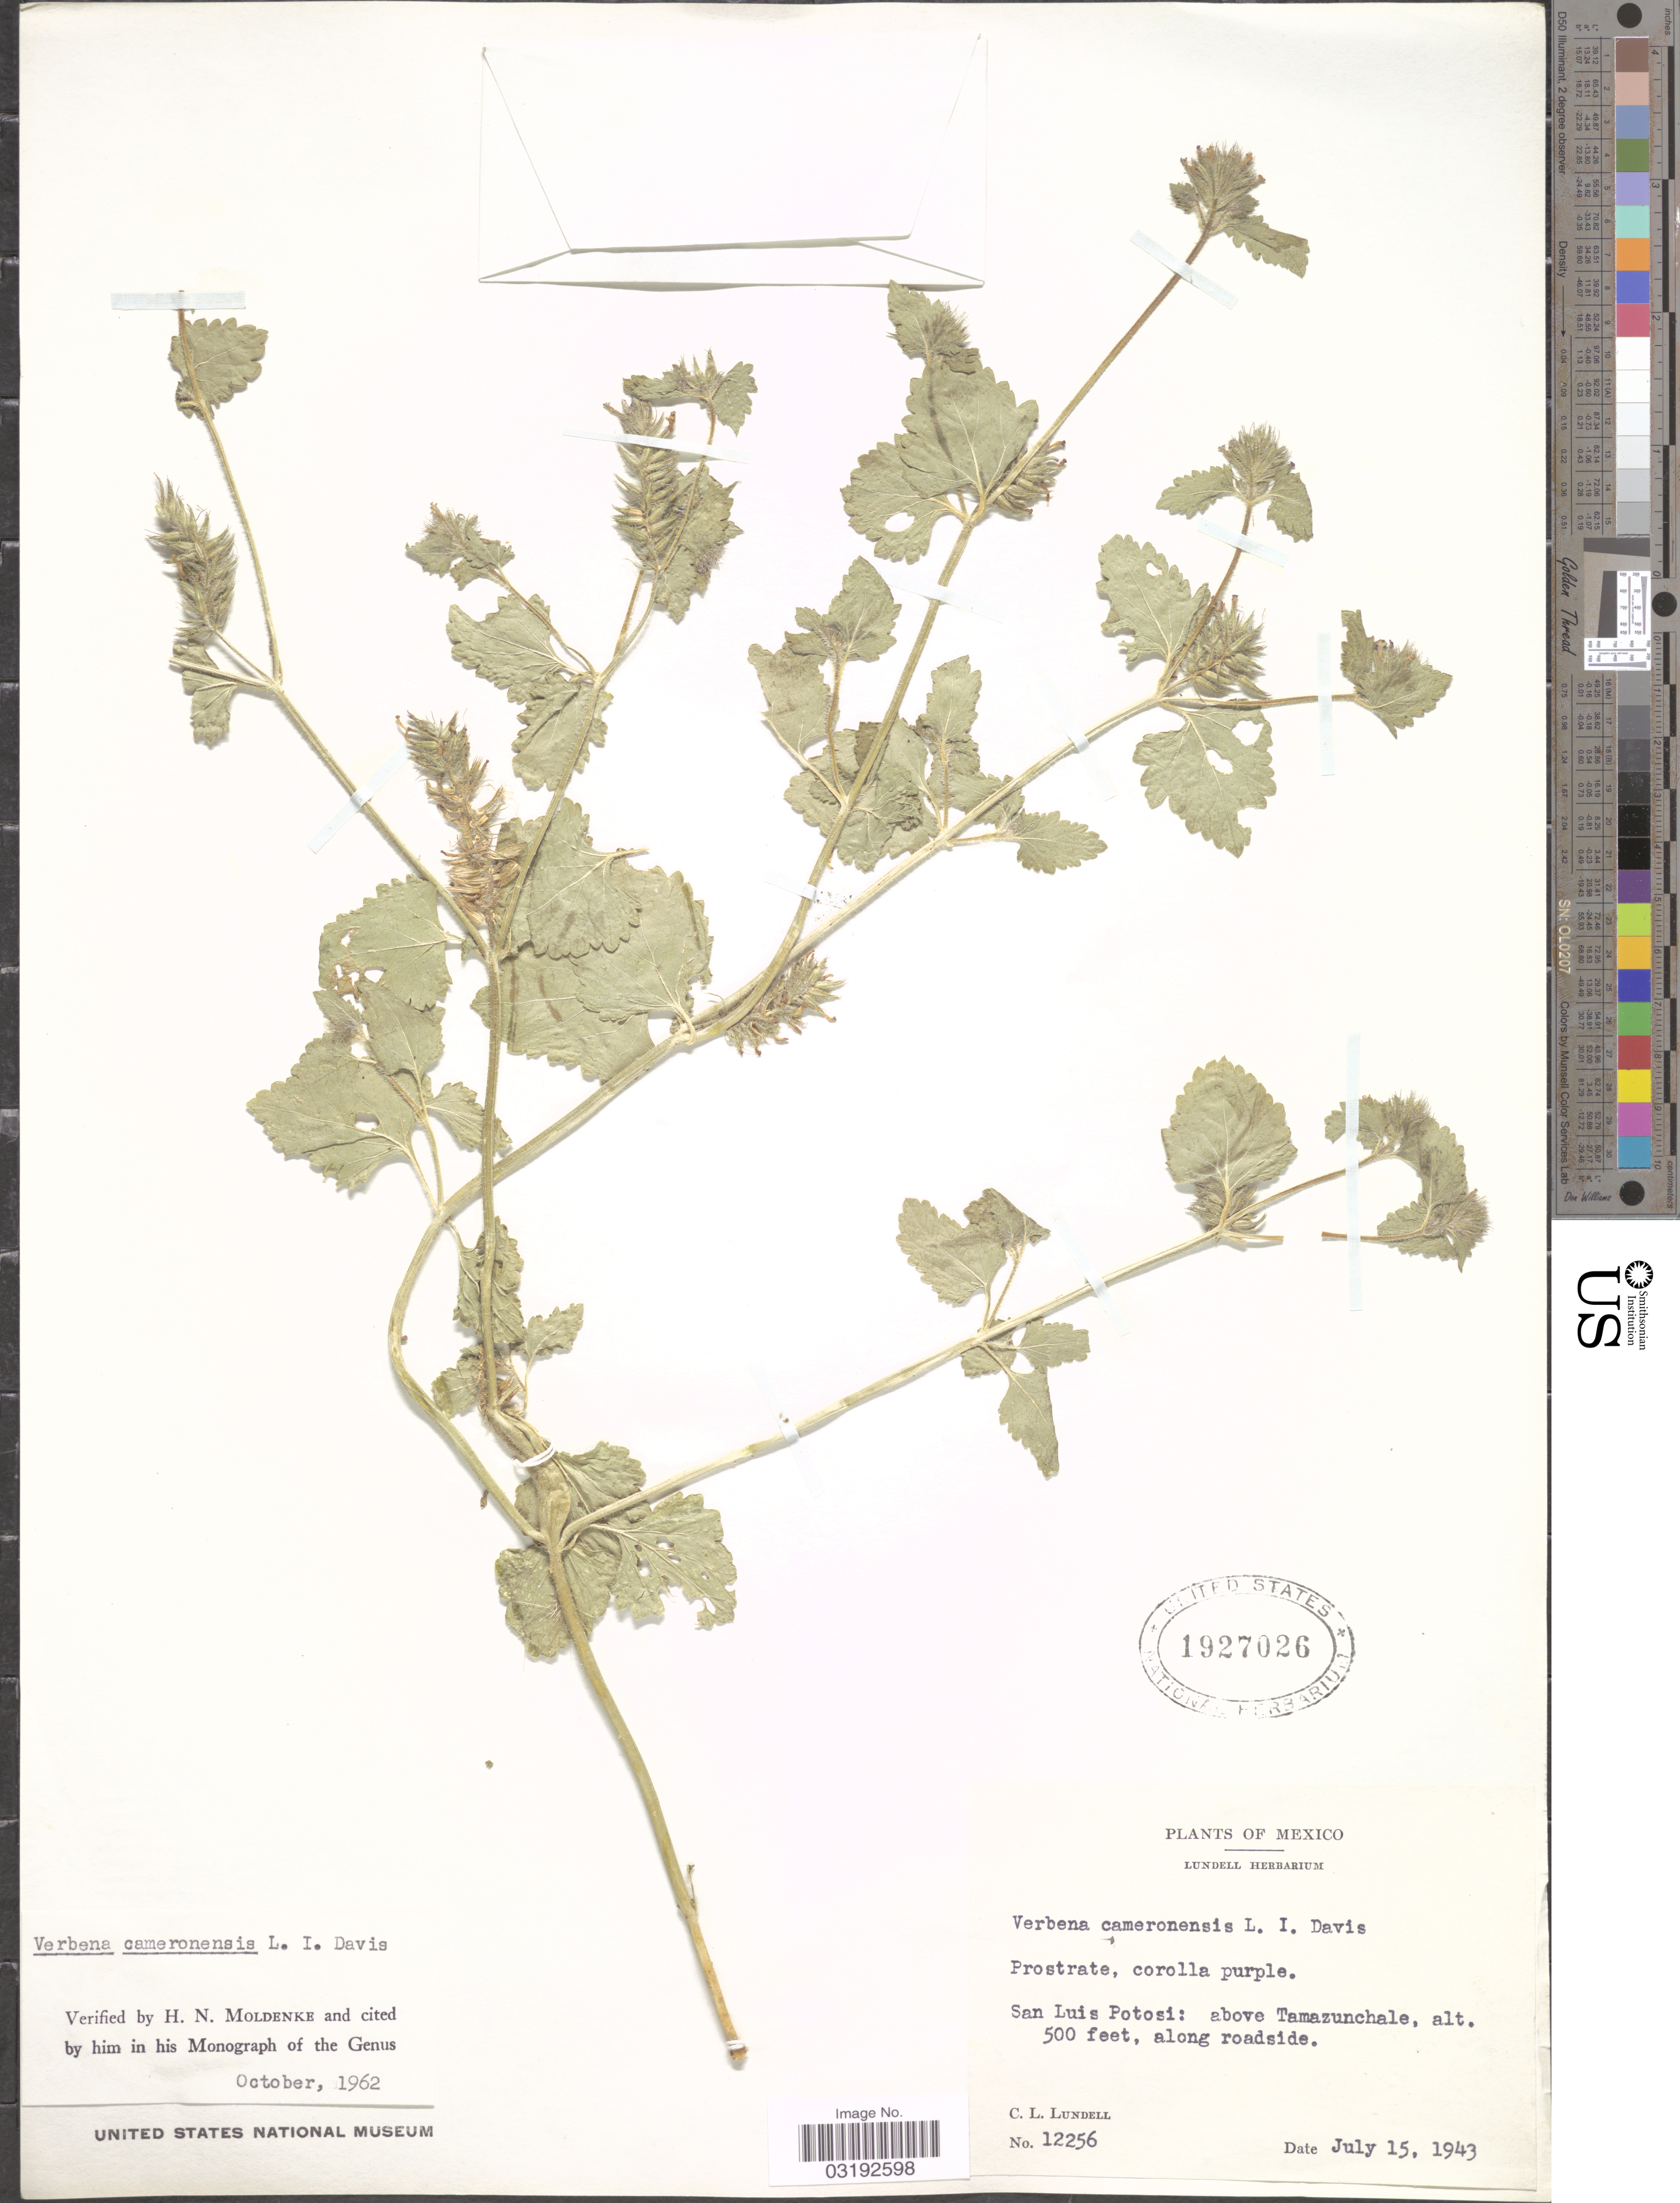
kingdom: Plantae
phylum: Tracheophyta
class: Magnoliopsida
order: Lamiales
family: Verbenaceae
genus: Verbena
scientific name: Verbena cameronensis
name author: L.I. Davis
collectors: C. L. Lundell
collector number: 12256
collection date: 1943-07-15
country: Mexico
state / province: San Luis Potosí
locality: Above Tamazunchale. Along roadside.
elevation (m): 152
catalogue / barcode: US 1927026